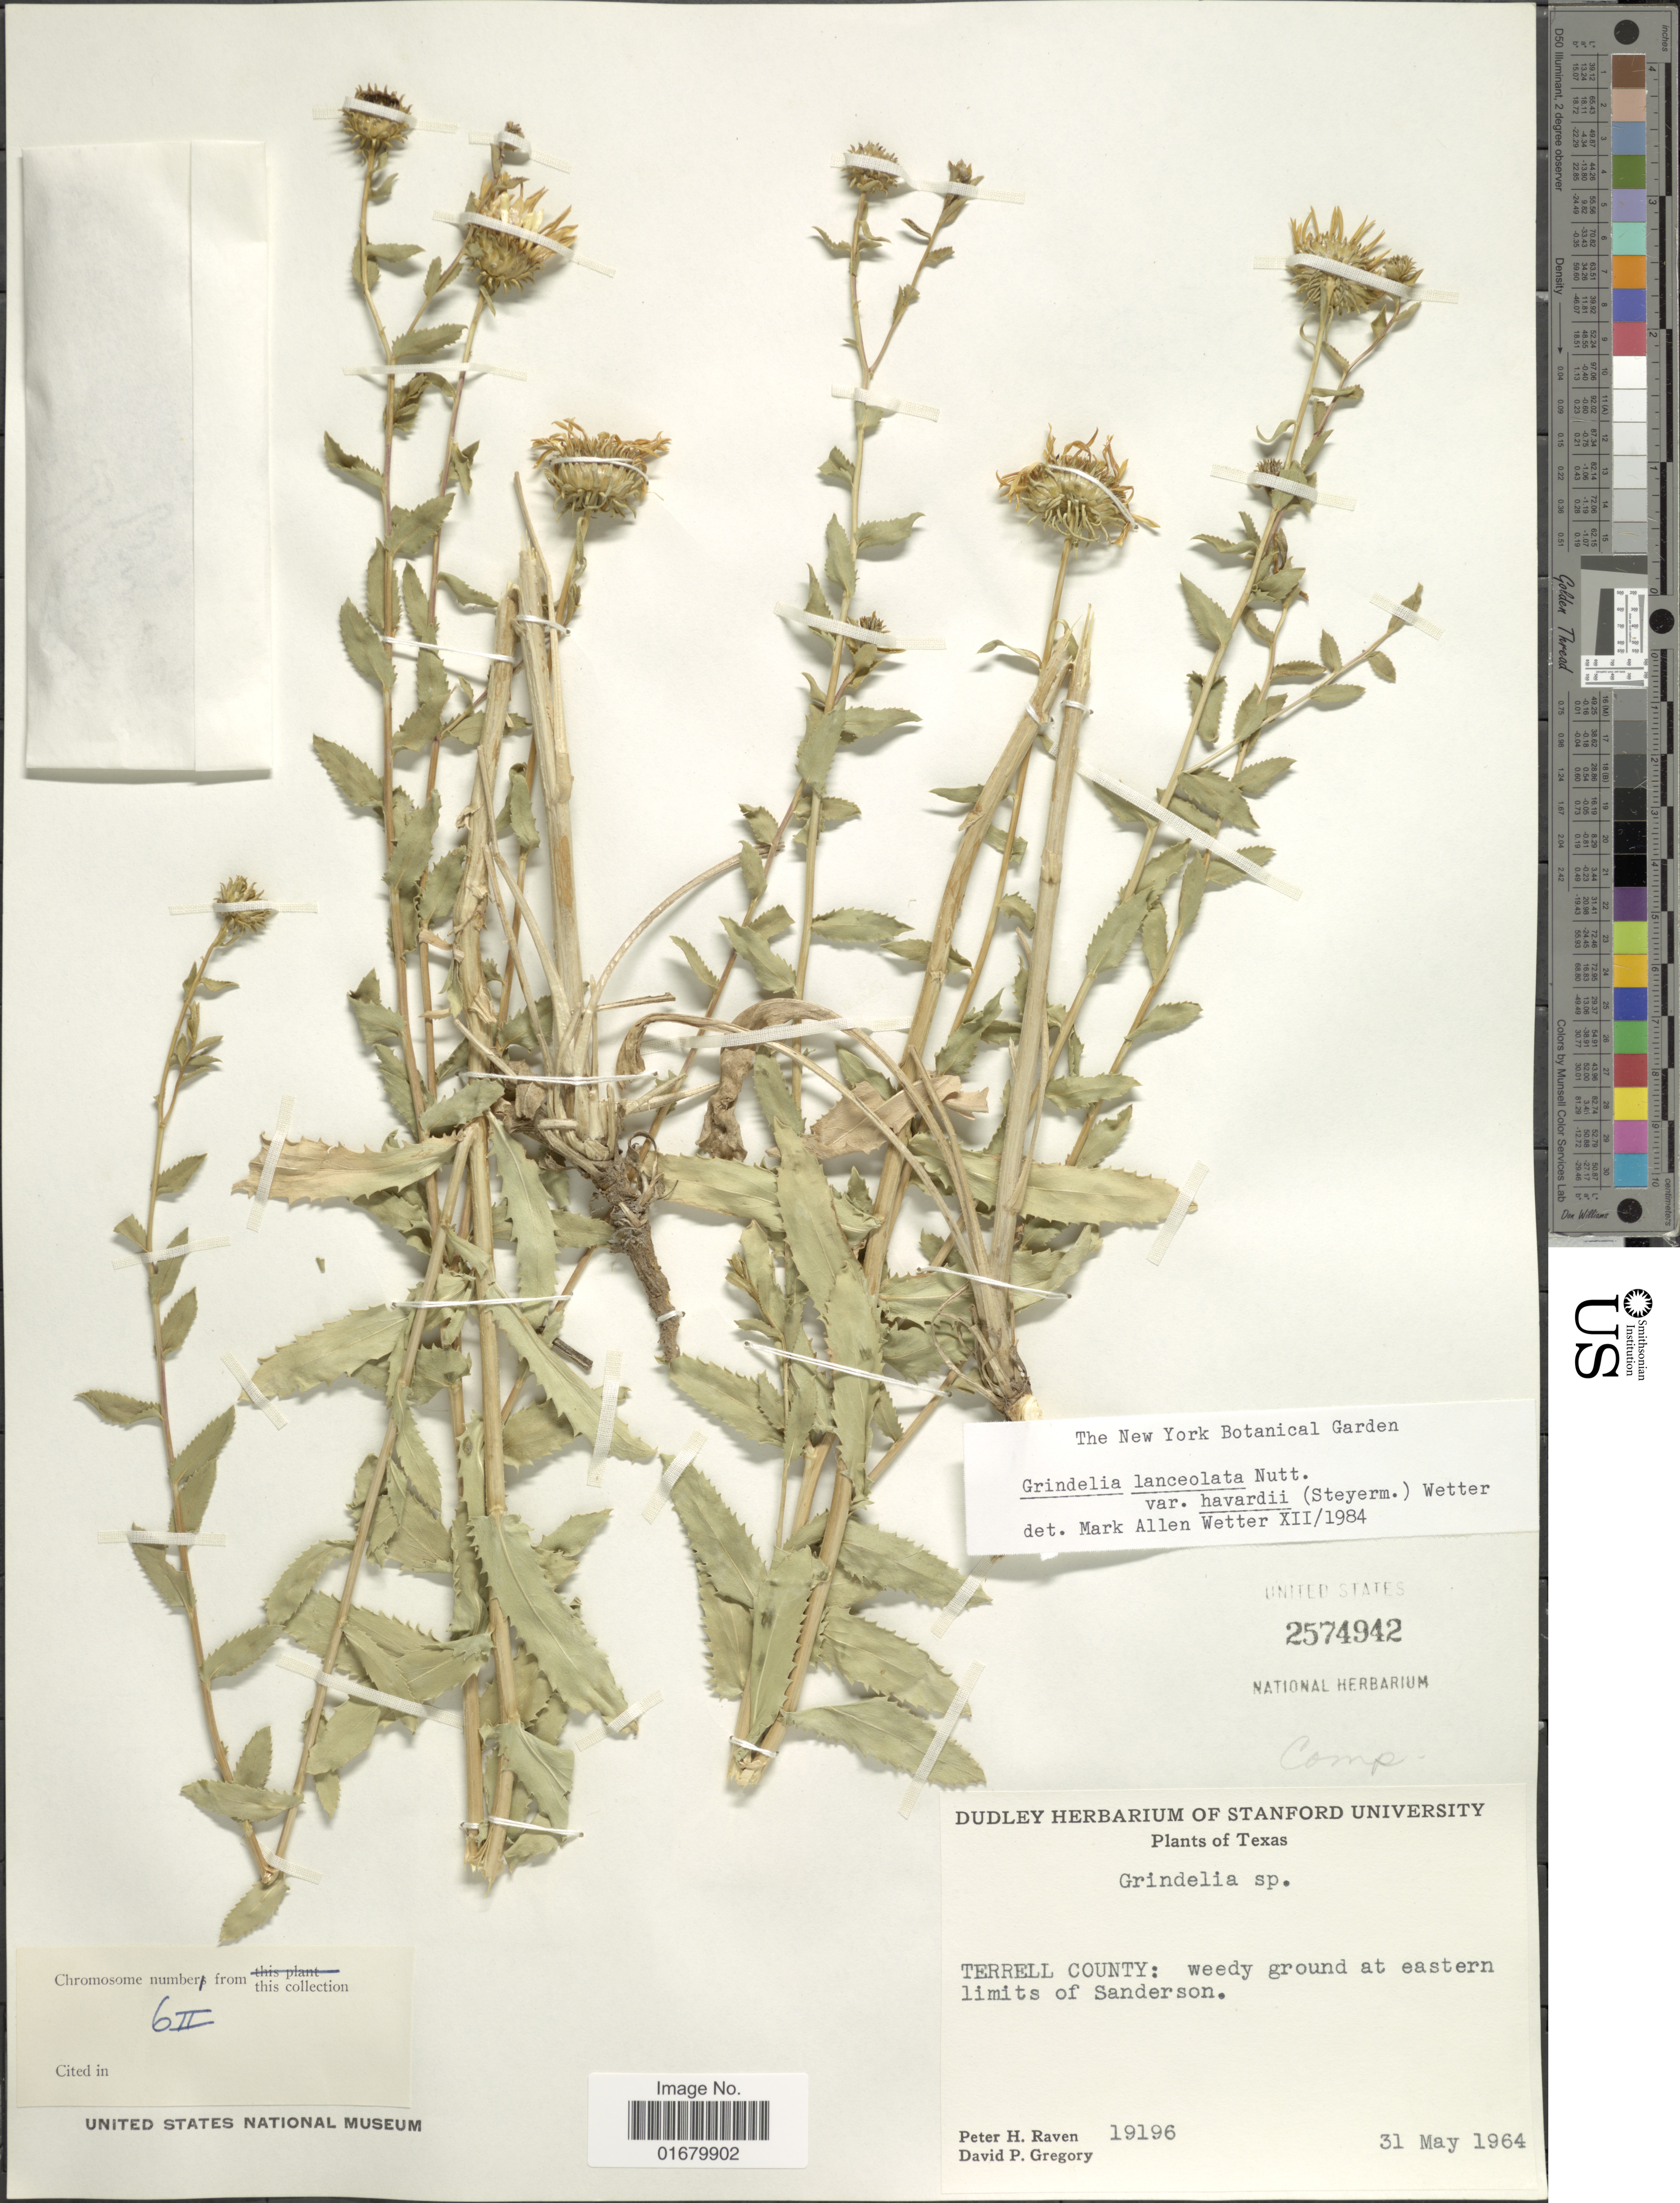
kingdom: Plantae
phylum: Tracheophyta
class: Magnoliopsida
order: Asterales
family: Asteraceae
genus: Grindelia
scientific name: Grindelia lanceolata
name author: Nutt.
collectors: P. Raven & D. Gregory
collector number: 19196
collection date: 1964-05-31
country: United States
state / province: Texas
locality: Terrell County: weedy ground at eastern limits of Sanderson.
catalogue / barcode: US 2574942